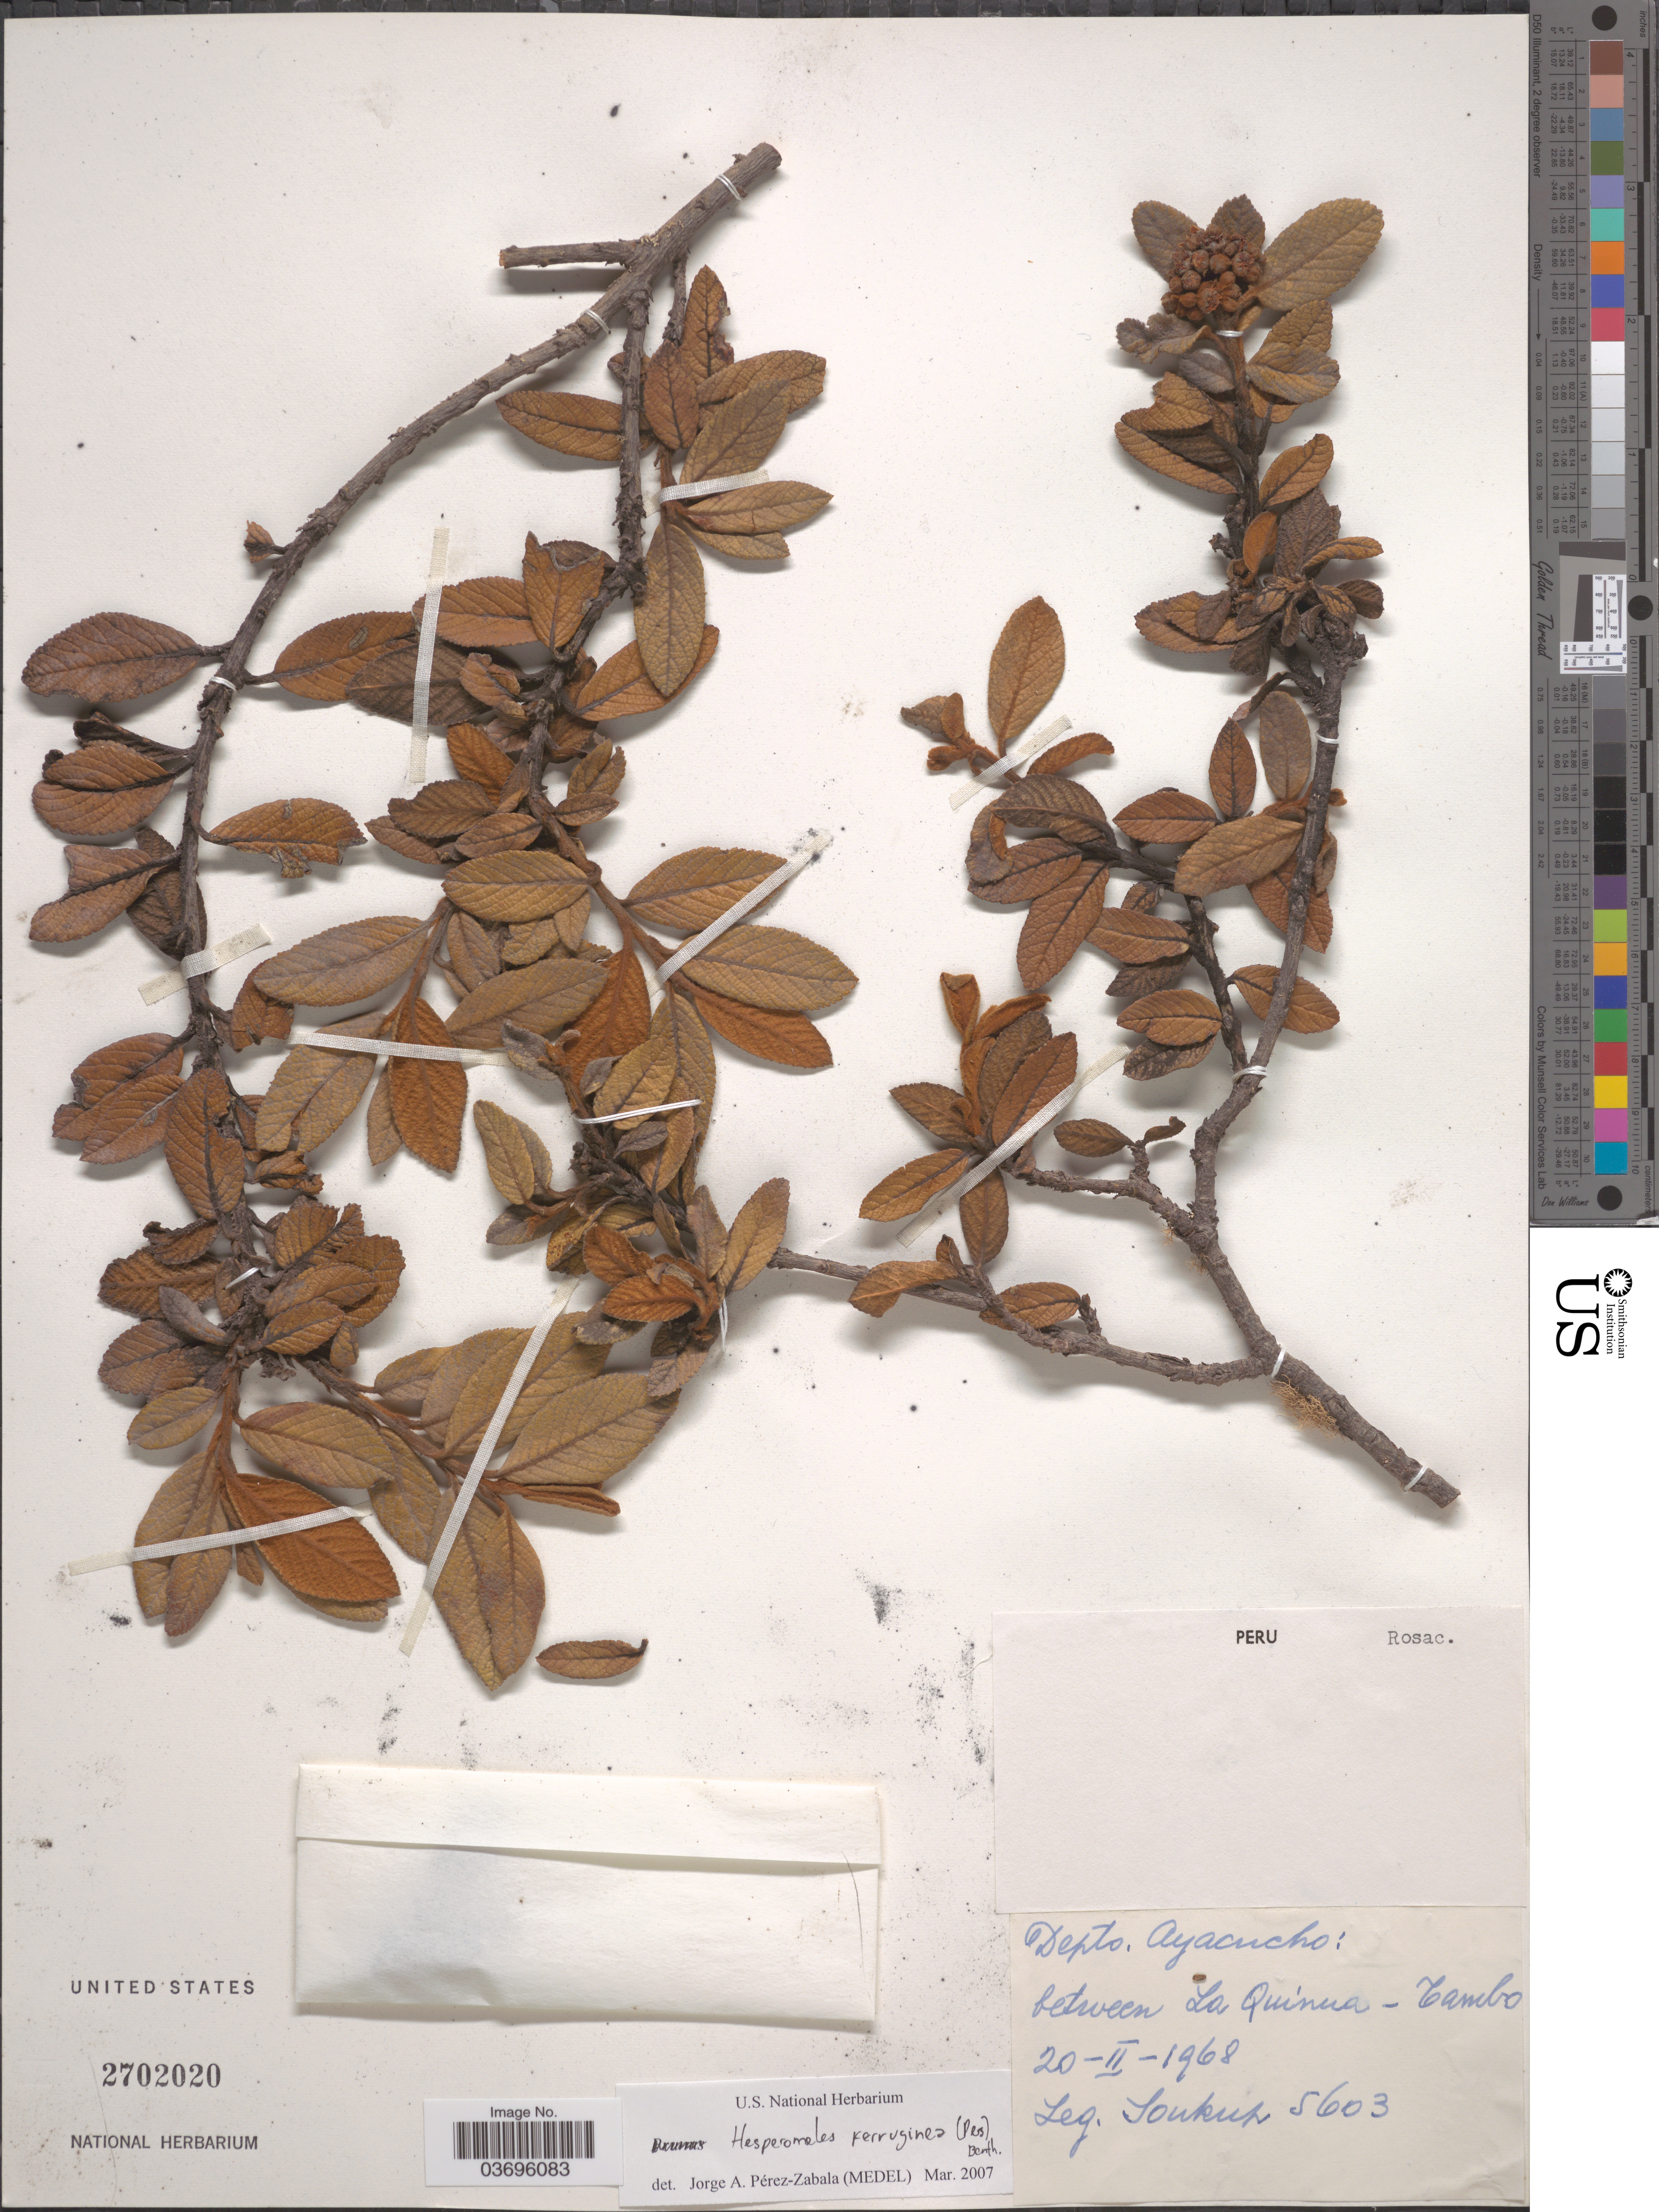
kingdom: Plantae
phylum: Tracheophyta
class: Magnoliopsida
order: Rosales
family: Rosaceae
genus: Hesperomeles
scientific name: Hesperomeles ferruginea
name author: (Juss. ex Pers.) Benth.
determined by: Pérez-Zabala, Jorge A.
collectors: -- Soukup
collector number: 5603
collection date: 1968-02-20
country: Peru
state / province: Ayacucho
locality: Depto. Ayacucho: between La Quinua - Tambo.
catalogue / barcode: US 2702020